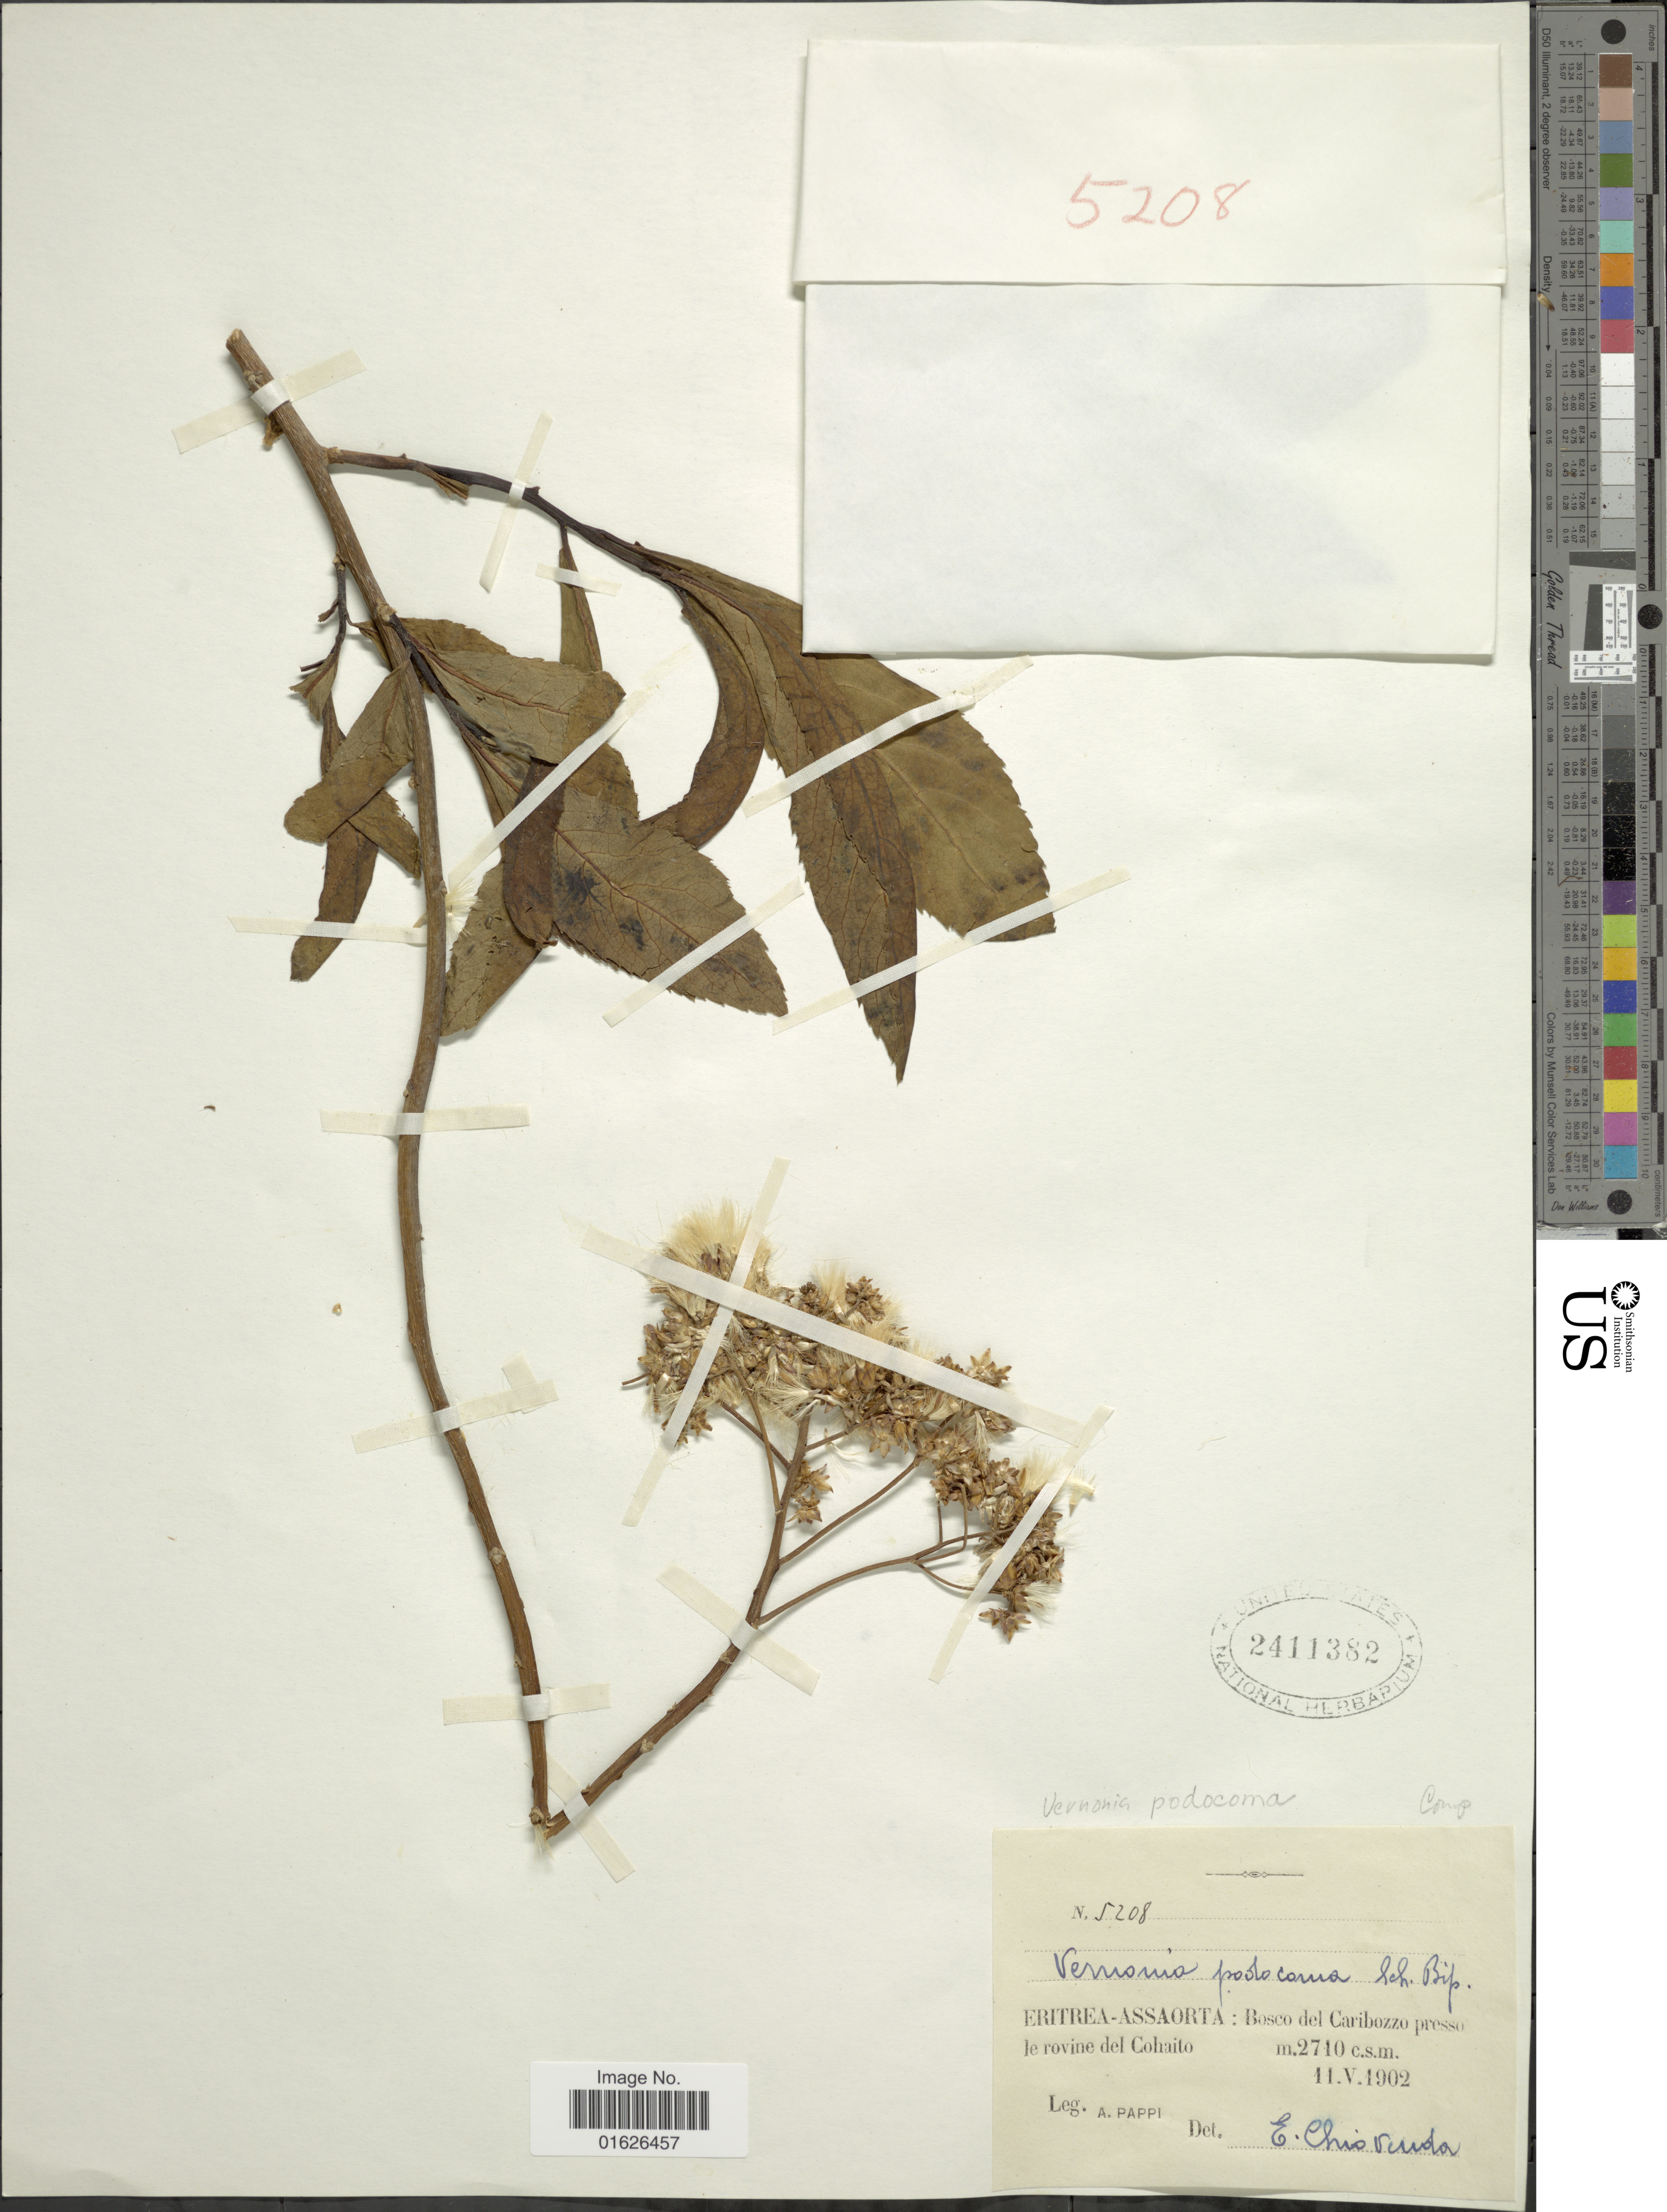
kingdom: Plantae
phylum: Tracheophyta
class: Magnoliopsida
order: Asterales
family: Asteraceae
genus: Gymnanthemum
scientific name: Gymnanthemum myrianthum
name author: (Hook. f.) H. Rob.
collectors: A. Pappi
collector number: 5208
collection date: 1902-05-11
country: Eritrea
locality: Eritrea - Assaorta : Bosco del Caribozzo Presso le rovine del Cohaito.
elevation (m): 2710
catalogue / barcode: US 2411382